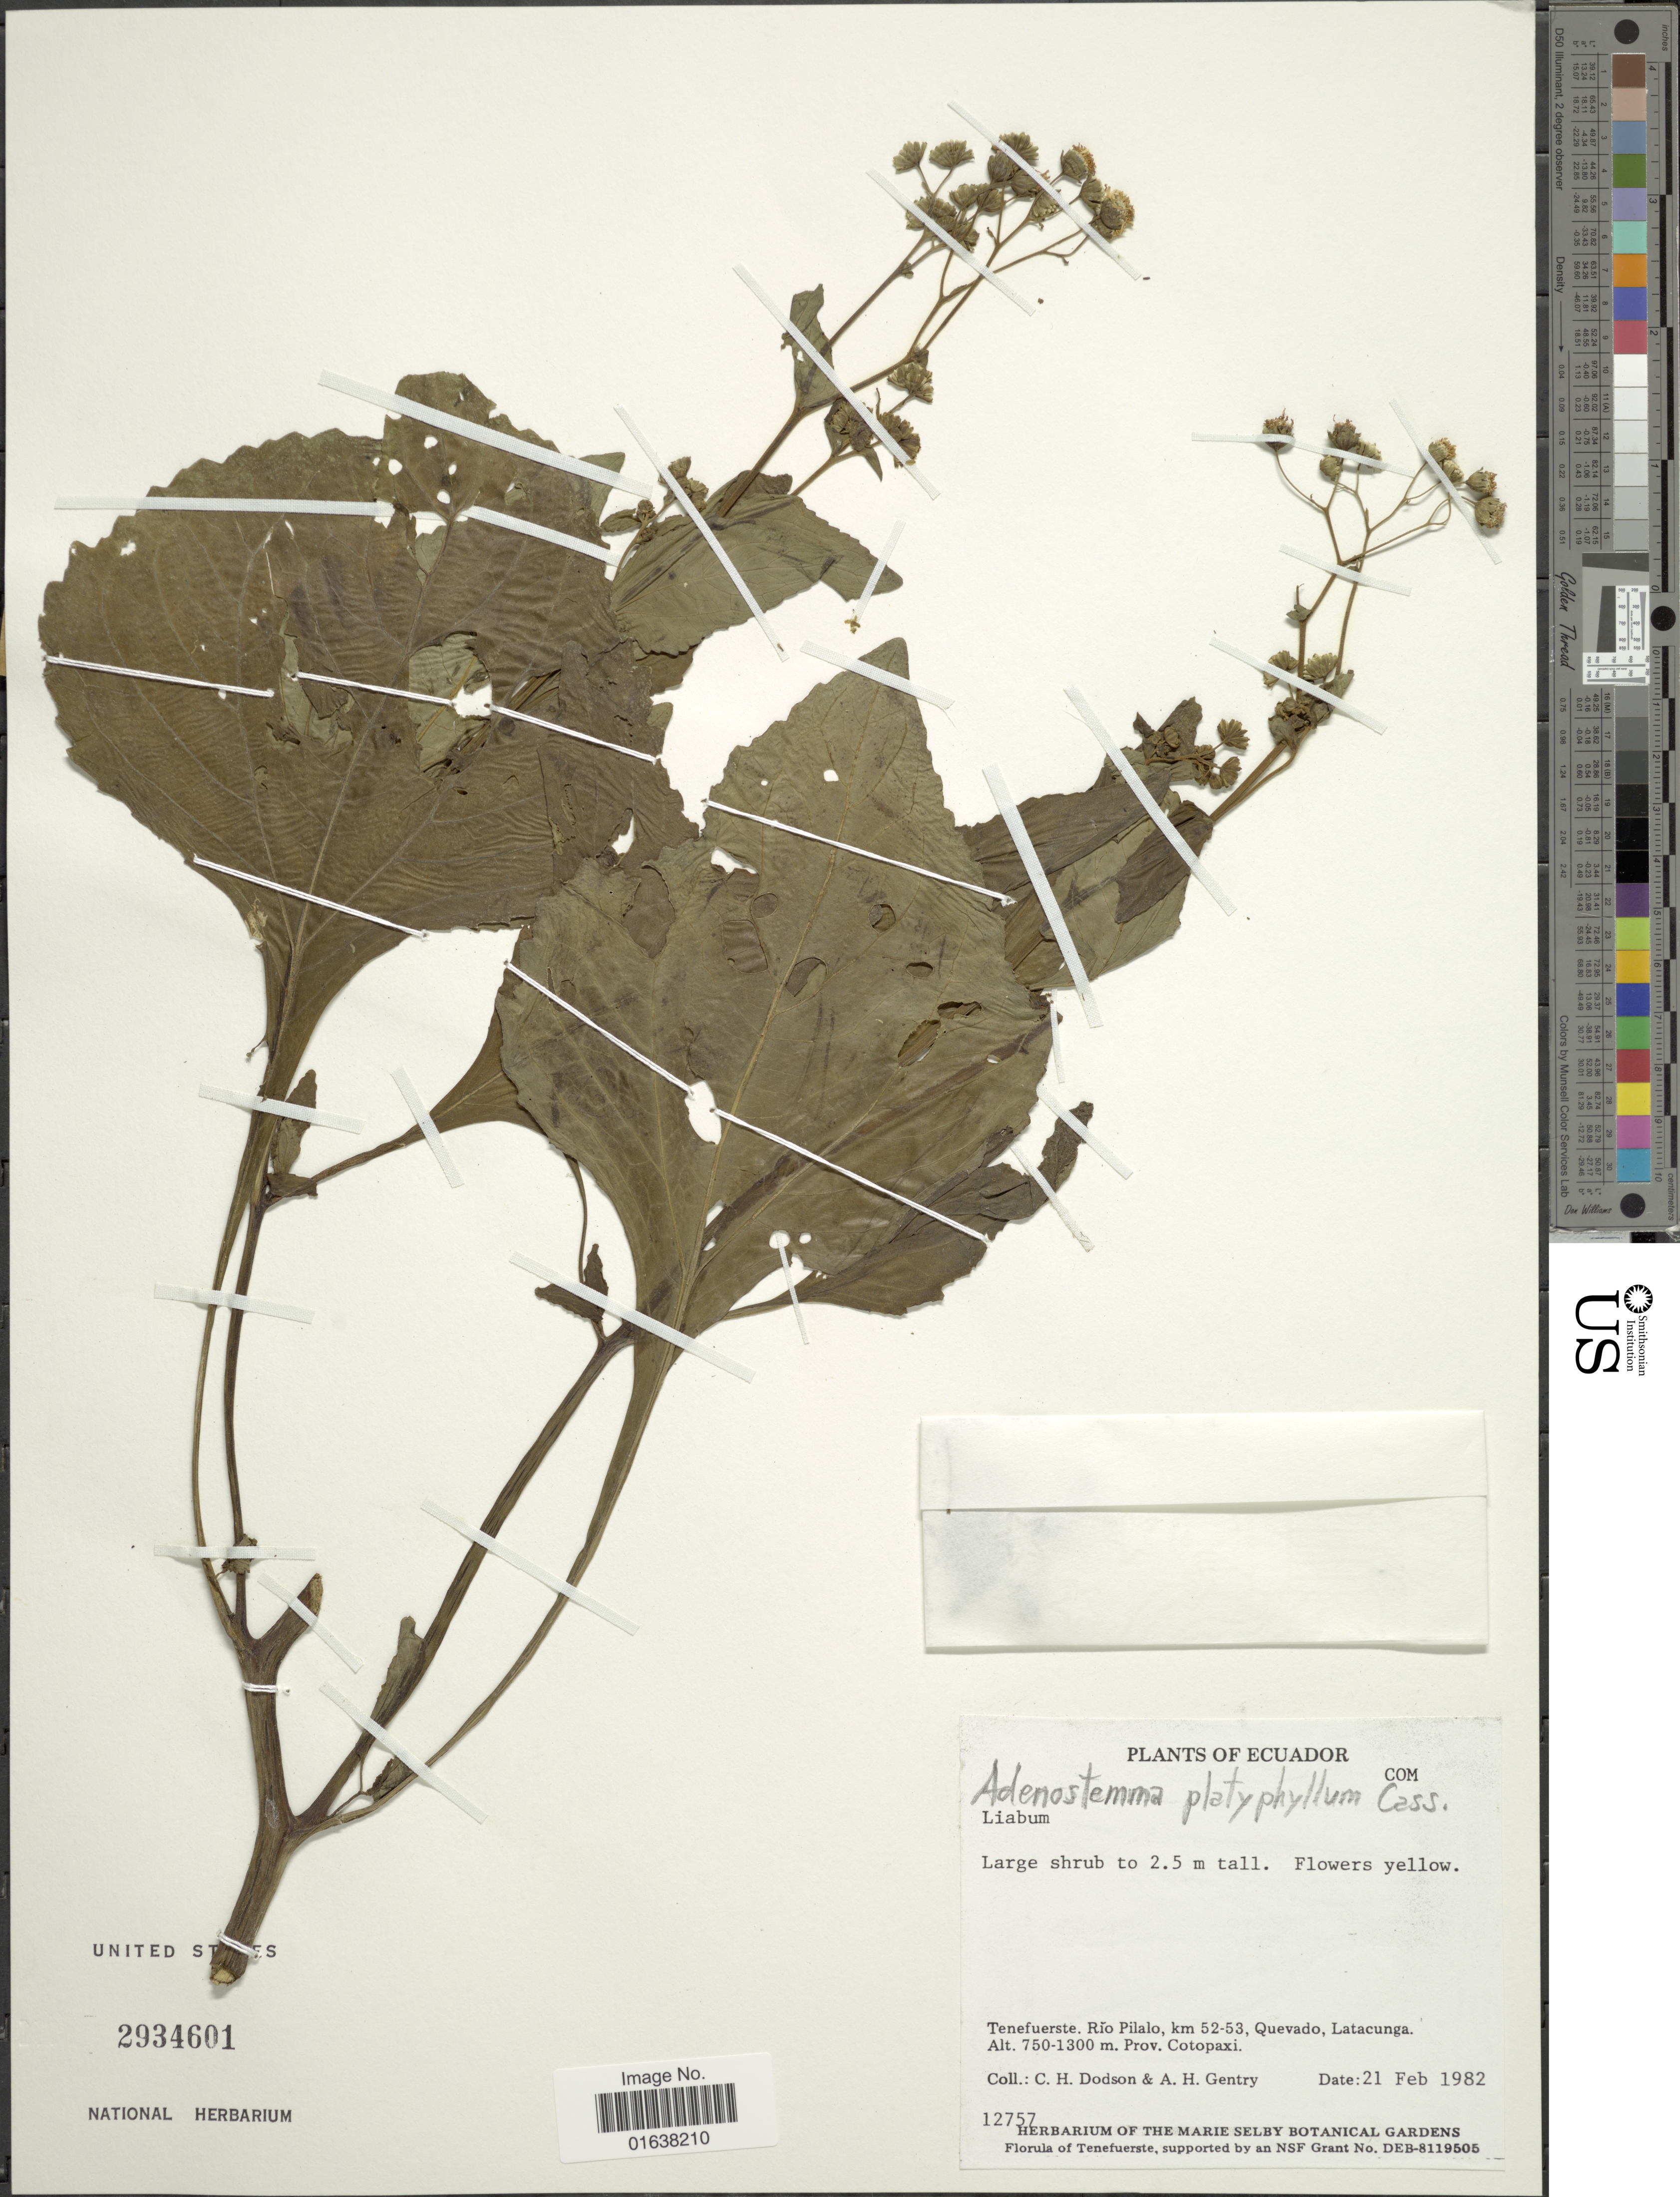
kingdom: Plantae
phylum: Tracheophyta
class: Magnoliopsida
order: Asterales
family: Asteraceae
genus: Adenostemma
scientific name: Adenostemma platyphyllum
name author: Cass.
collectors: C. H. Dodson & A. H. Gentry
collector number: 12757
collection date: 1982-02-21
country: Ecuador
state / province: Cotopaxi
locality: Tenefuerste. Rio Pilalo, km 52-53, Quevado, Latacunga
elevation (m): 750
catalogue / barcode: US 2934601